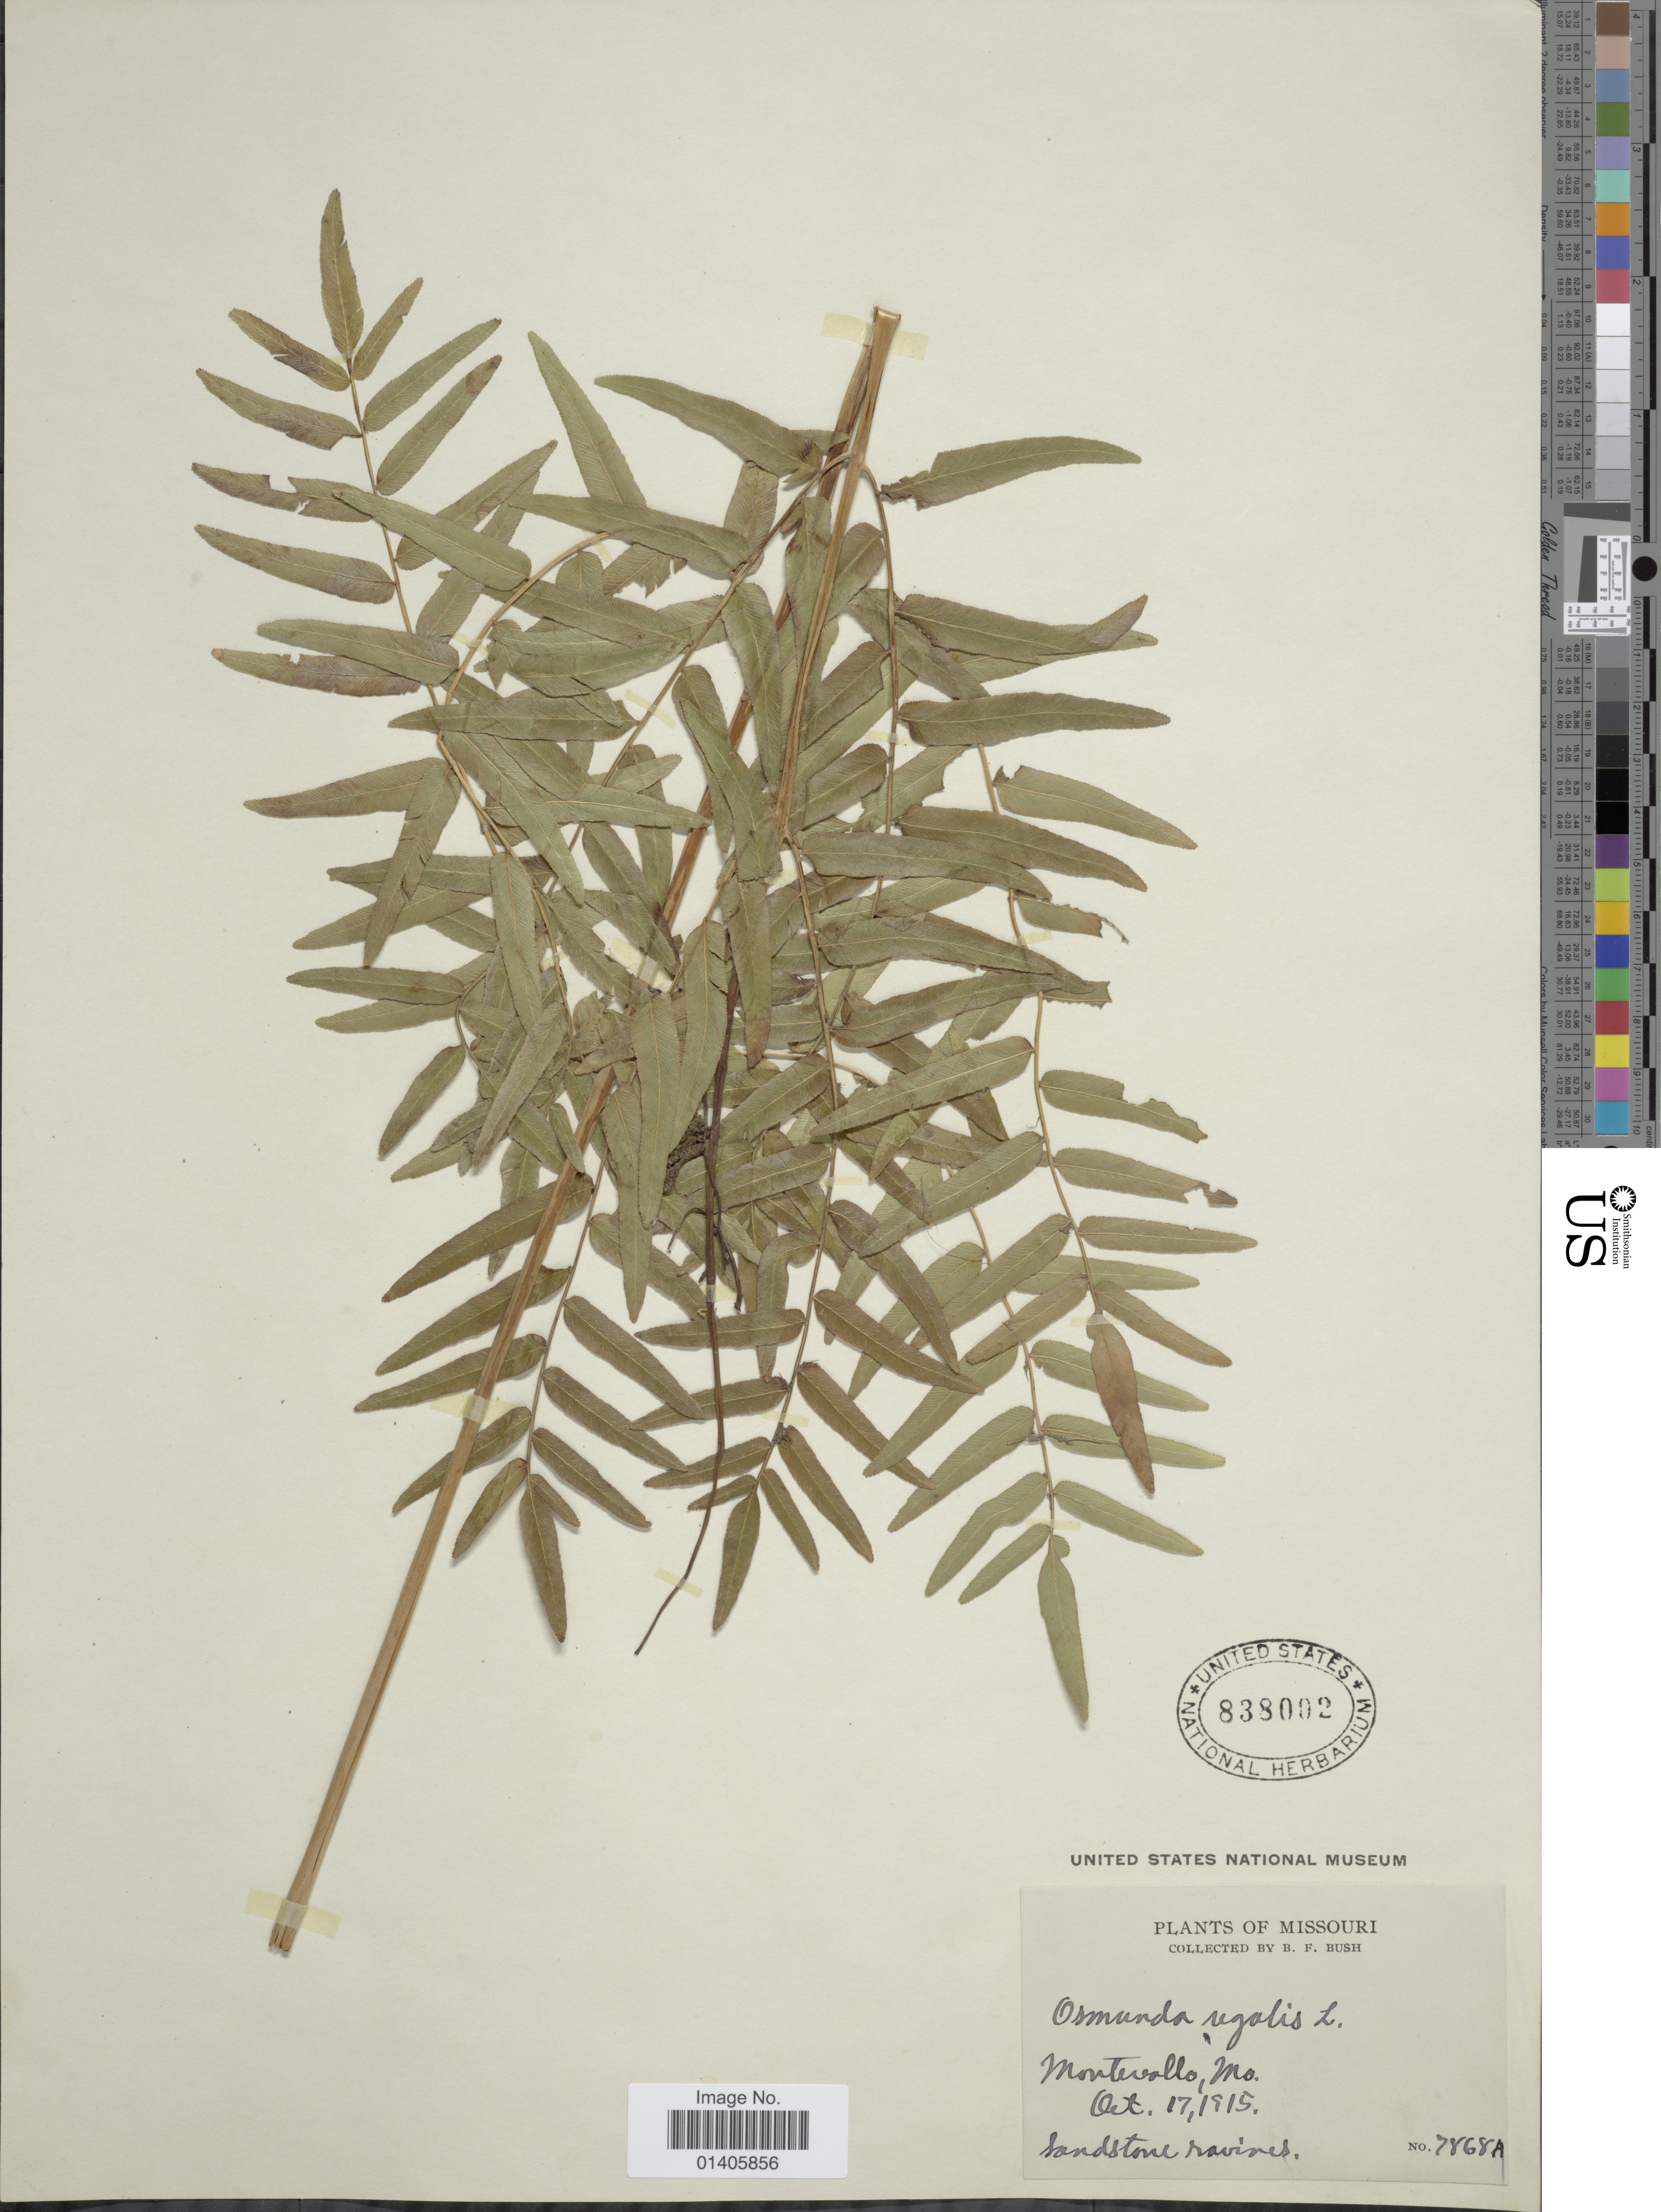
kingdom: Plantae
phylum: Tracheophyta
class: Polypodiopsida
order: Osmundales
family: Osmundaceae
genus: Osmunda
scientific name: Osmunda regalis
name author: L.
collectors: B. F. Bush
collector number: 7868A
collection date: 1915-10-17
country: United States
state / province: Missouri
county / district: Vernon County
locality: Montevallo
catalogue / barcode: US 838002